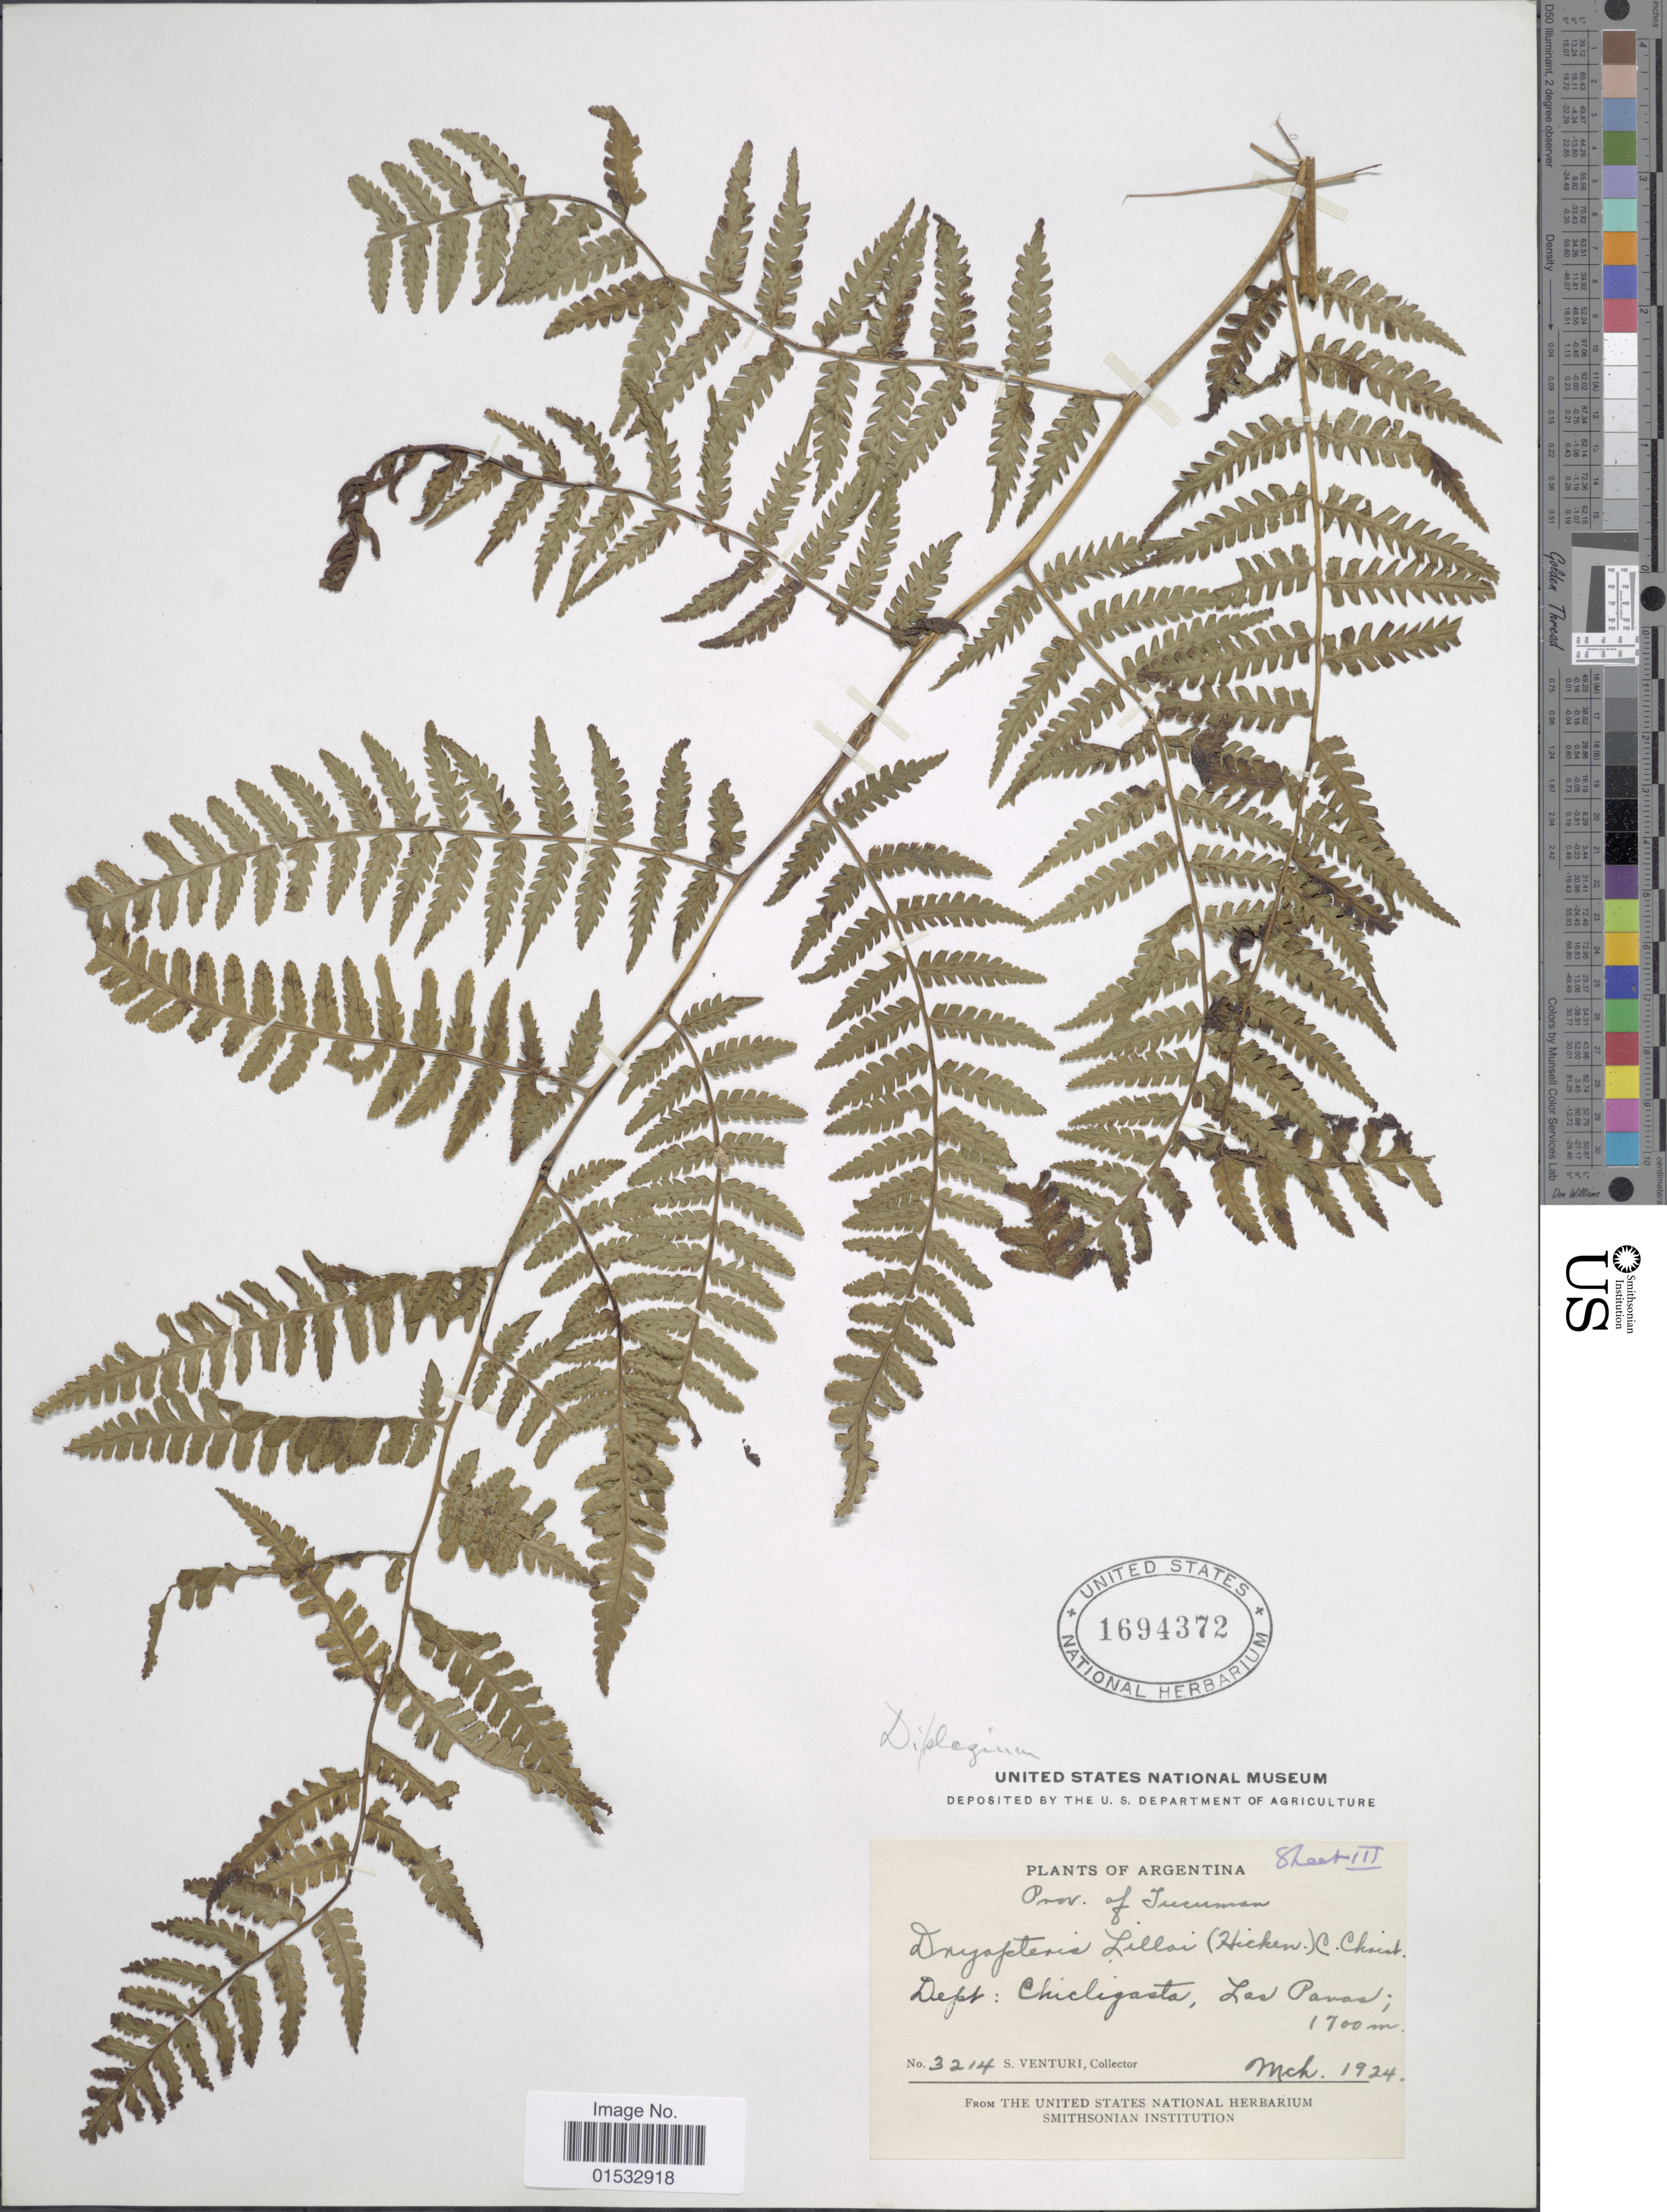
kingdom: Plantae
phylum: Tracheophyta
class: Polypodiopsida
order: Polypodiales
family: Athyriaceae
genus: Diplazium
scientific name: Diplazium lilloi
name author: (Hicken) R.M. Tryon & A.F. Tryon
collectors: S. Venturi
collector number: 3214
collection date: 1924-03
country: Argentina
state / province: Tucuman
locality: Dept. Chicligasta, Las Pavas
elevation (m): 1700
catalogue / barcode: US 1694372